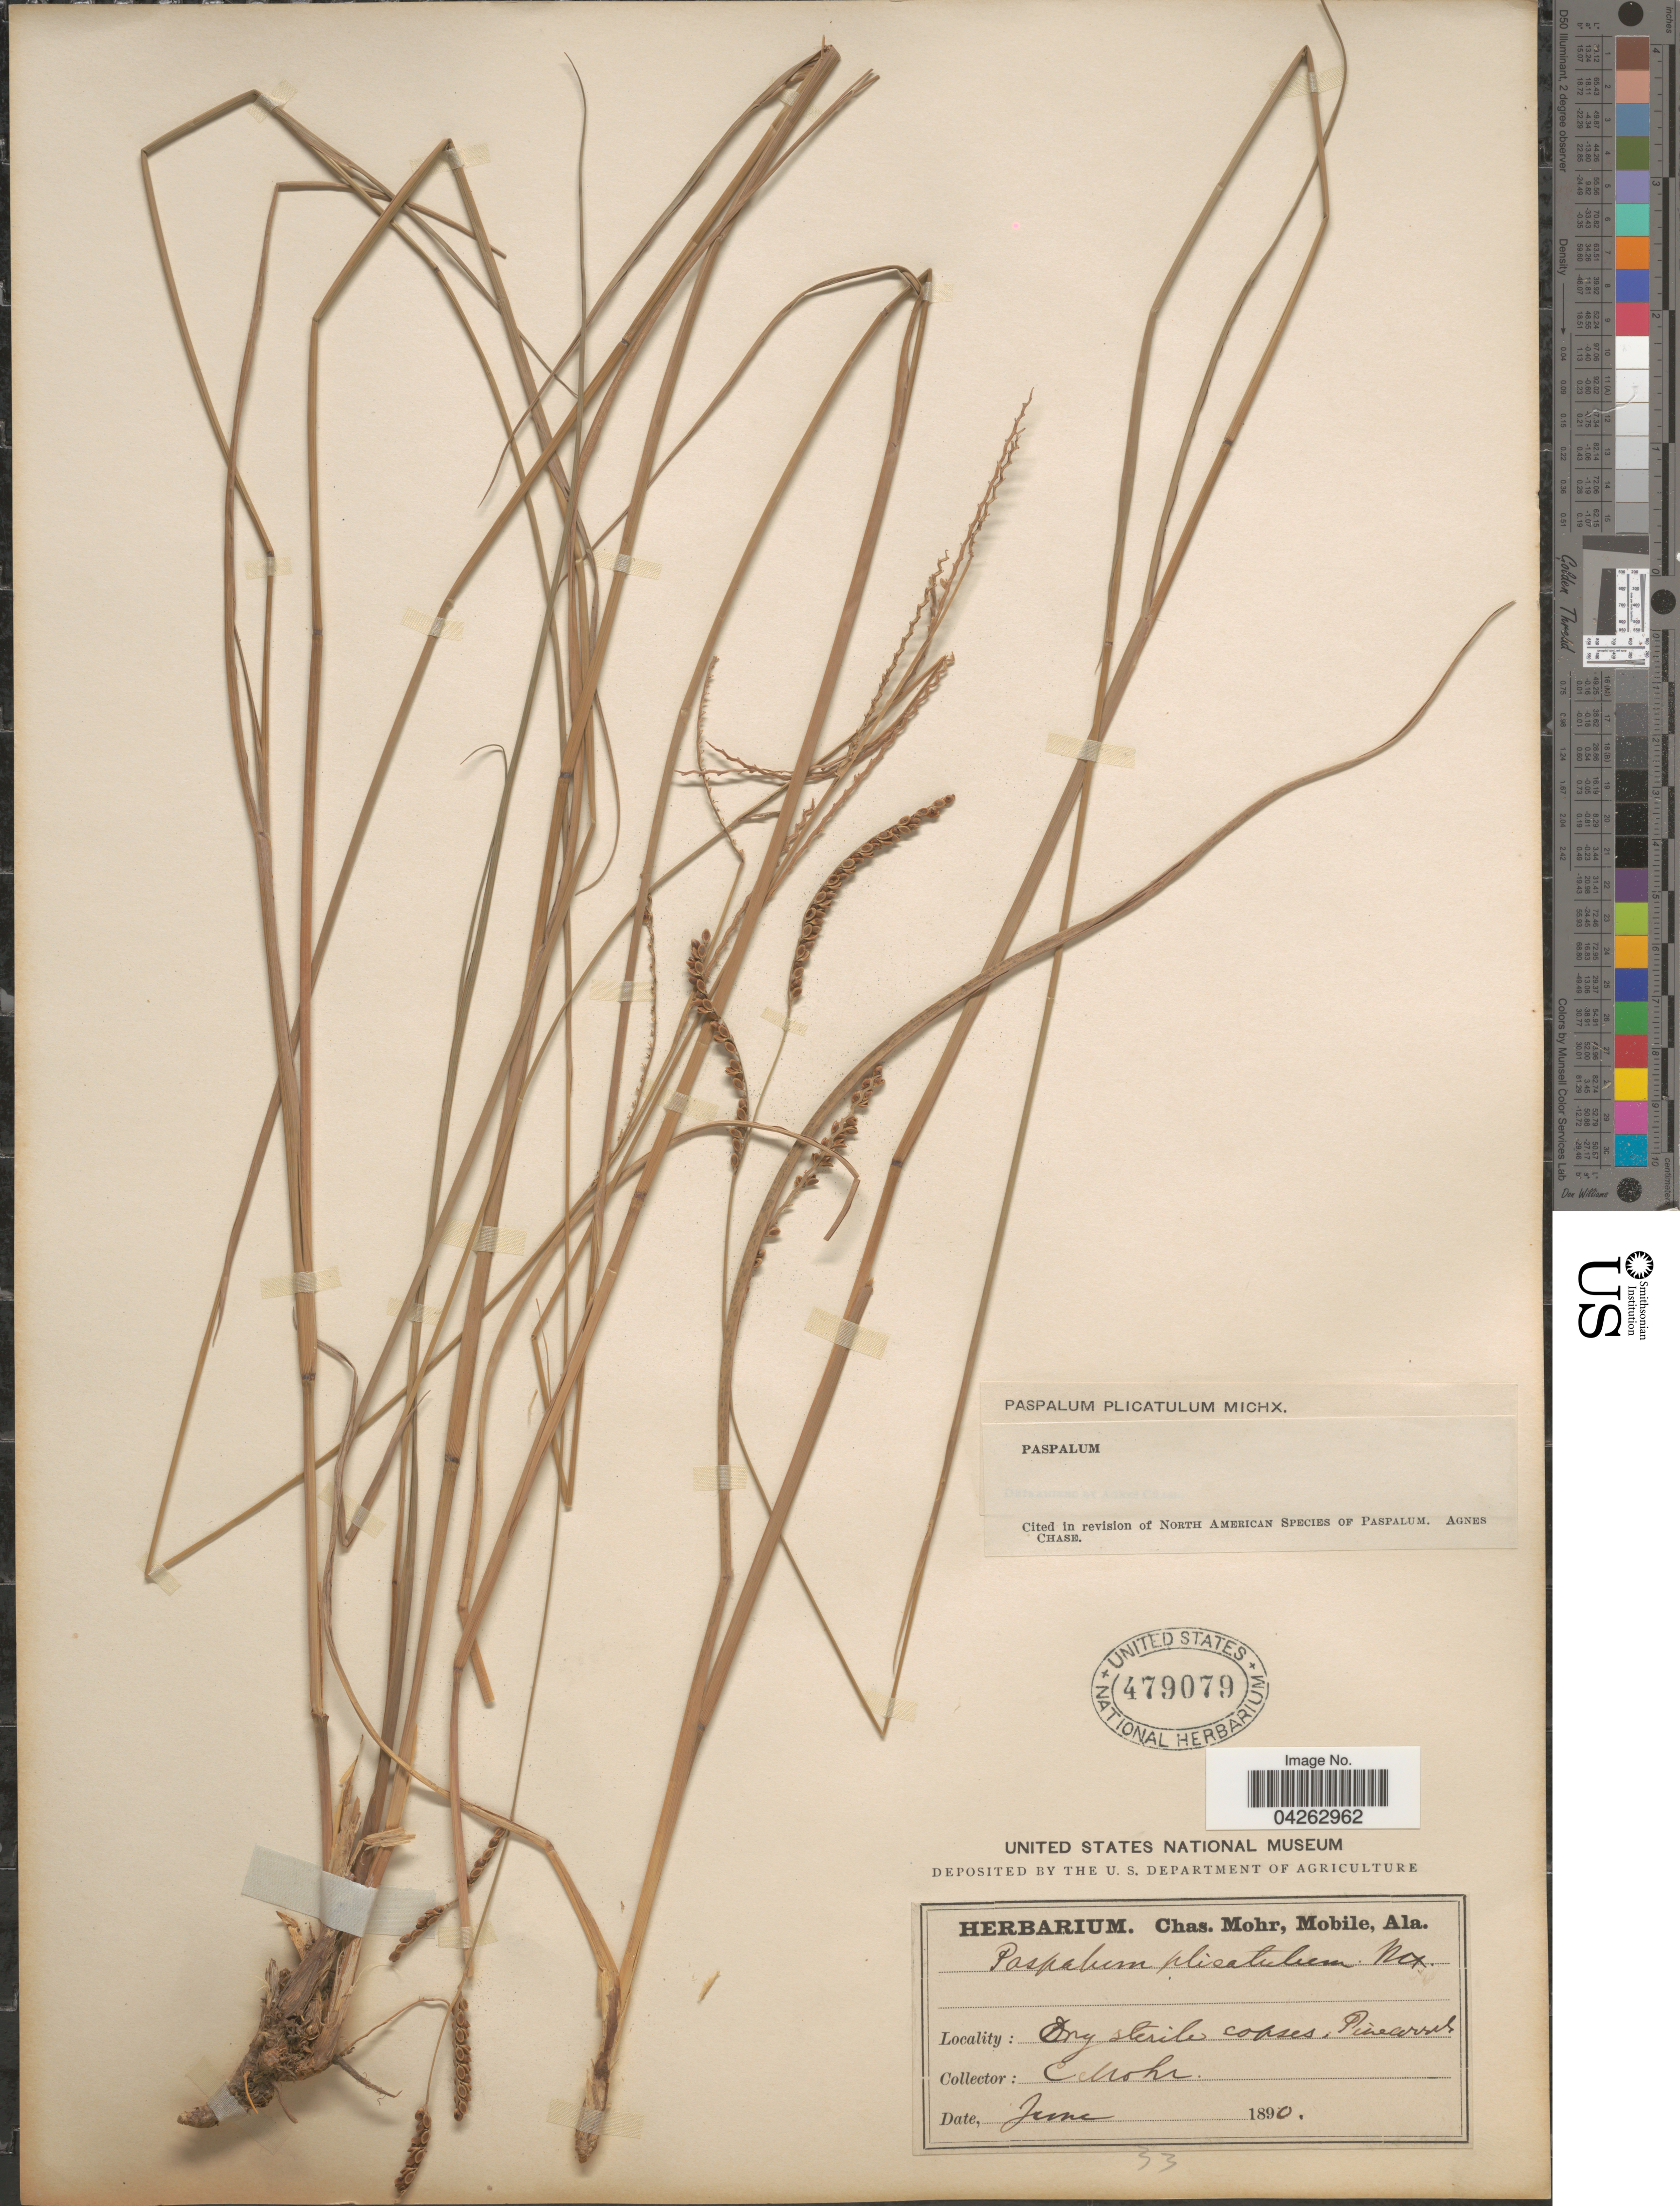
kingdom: Plantae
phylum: Tracheophyta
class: Liliopsida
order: Poales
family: Poaceae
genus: Paspalum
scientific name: Paspalum plicatulum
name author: Michx.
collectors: Mohr, C. T. (herbarium)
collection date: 1890-06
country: United States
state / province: Alabama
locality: Pine woods.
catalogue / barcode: US 479079